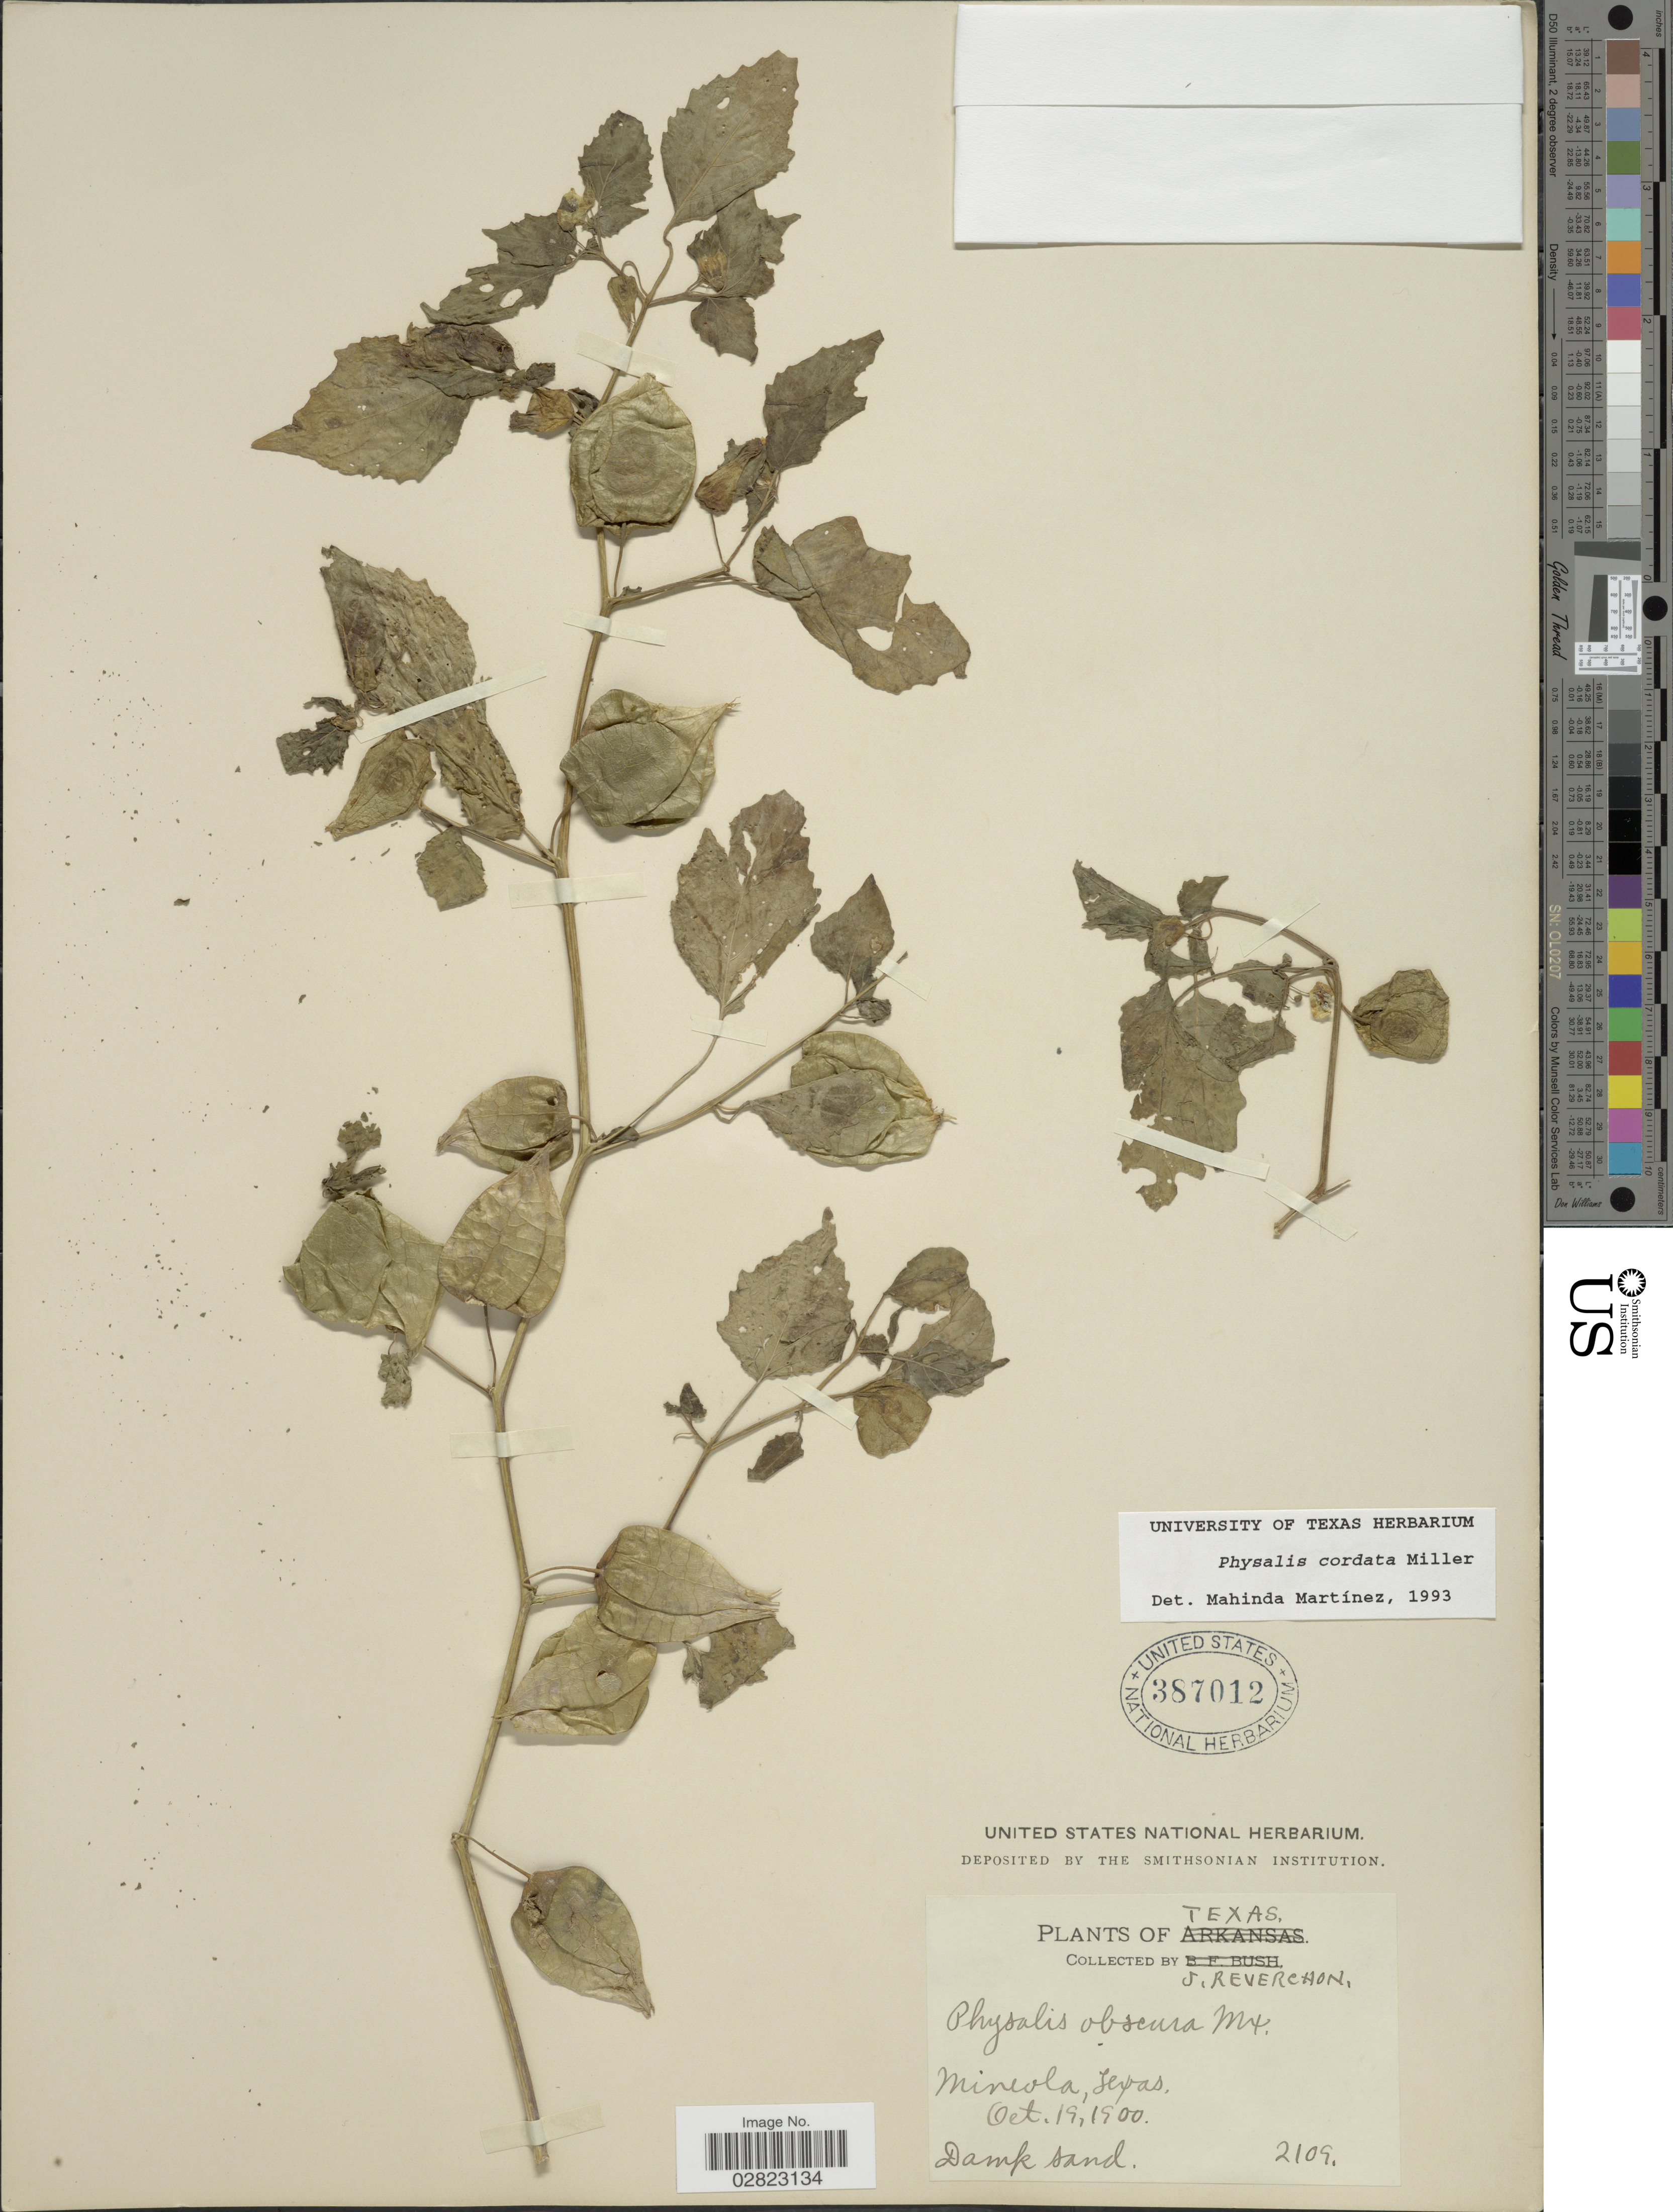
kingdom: Plantae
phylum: Tracheophyta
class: Magnoliopsida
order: Solanales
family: Solanaceae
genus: Physalis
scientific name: Physalis cordata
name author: Mill.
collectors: J. Reverchon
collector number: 2109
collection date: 1900-10-19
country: United States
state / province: Texas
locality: Mineola.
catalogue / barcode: US 387012